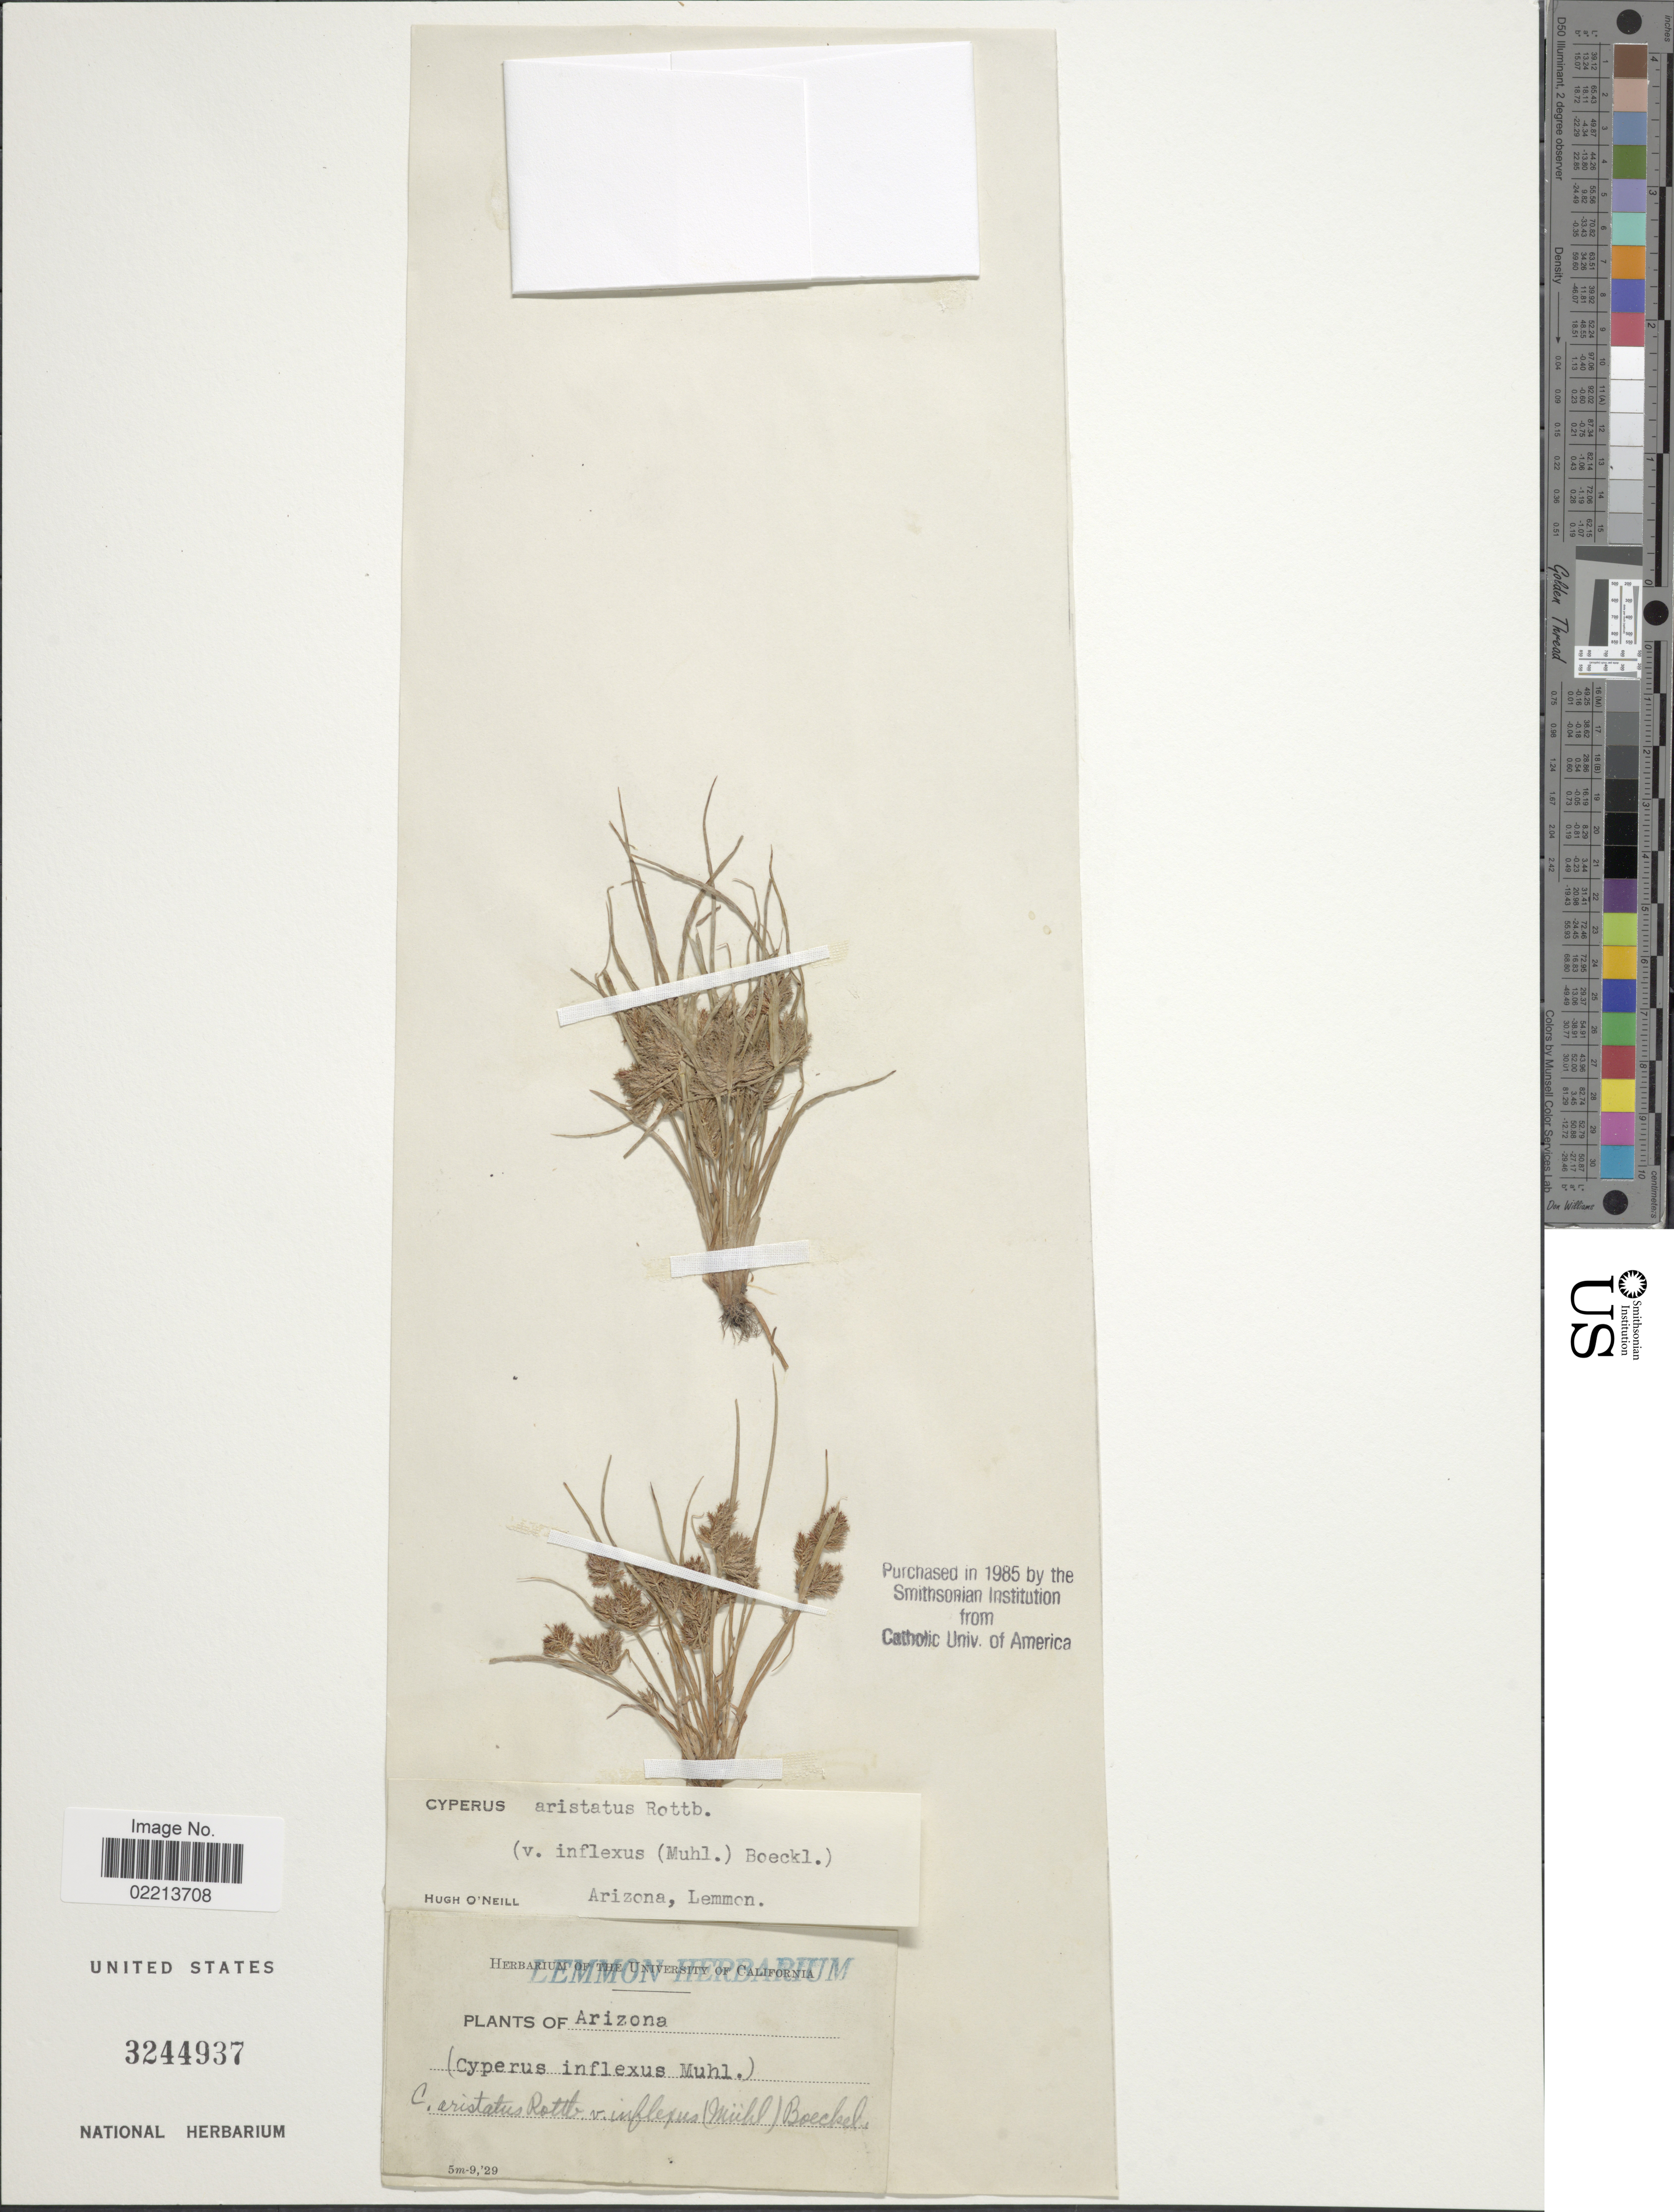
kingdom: Plantae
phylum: Tracheophyta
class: Liliopsida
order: Poales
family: Cyperaceae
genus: Cyperus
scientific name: Cyperus squarrosus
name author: L.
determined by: Strong, Mark T., (BOT), Smithsonian Institution - National Museum of Natural History (UNITED STATES)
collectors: ex herb. Lemmon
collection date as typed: Transcribed d/m/y: 9/5/29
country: United States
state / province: Arizona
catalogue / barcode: US 3244937